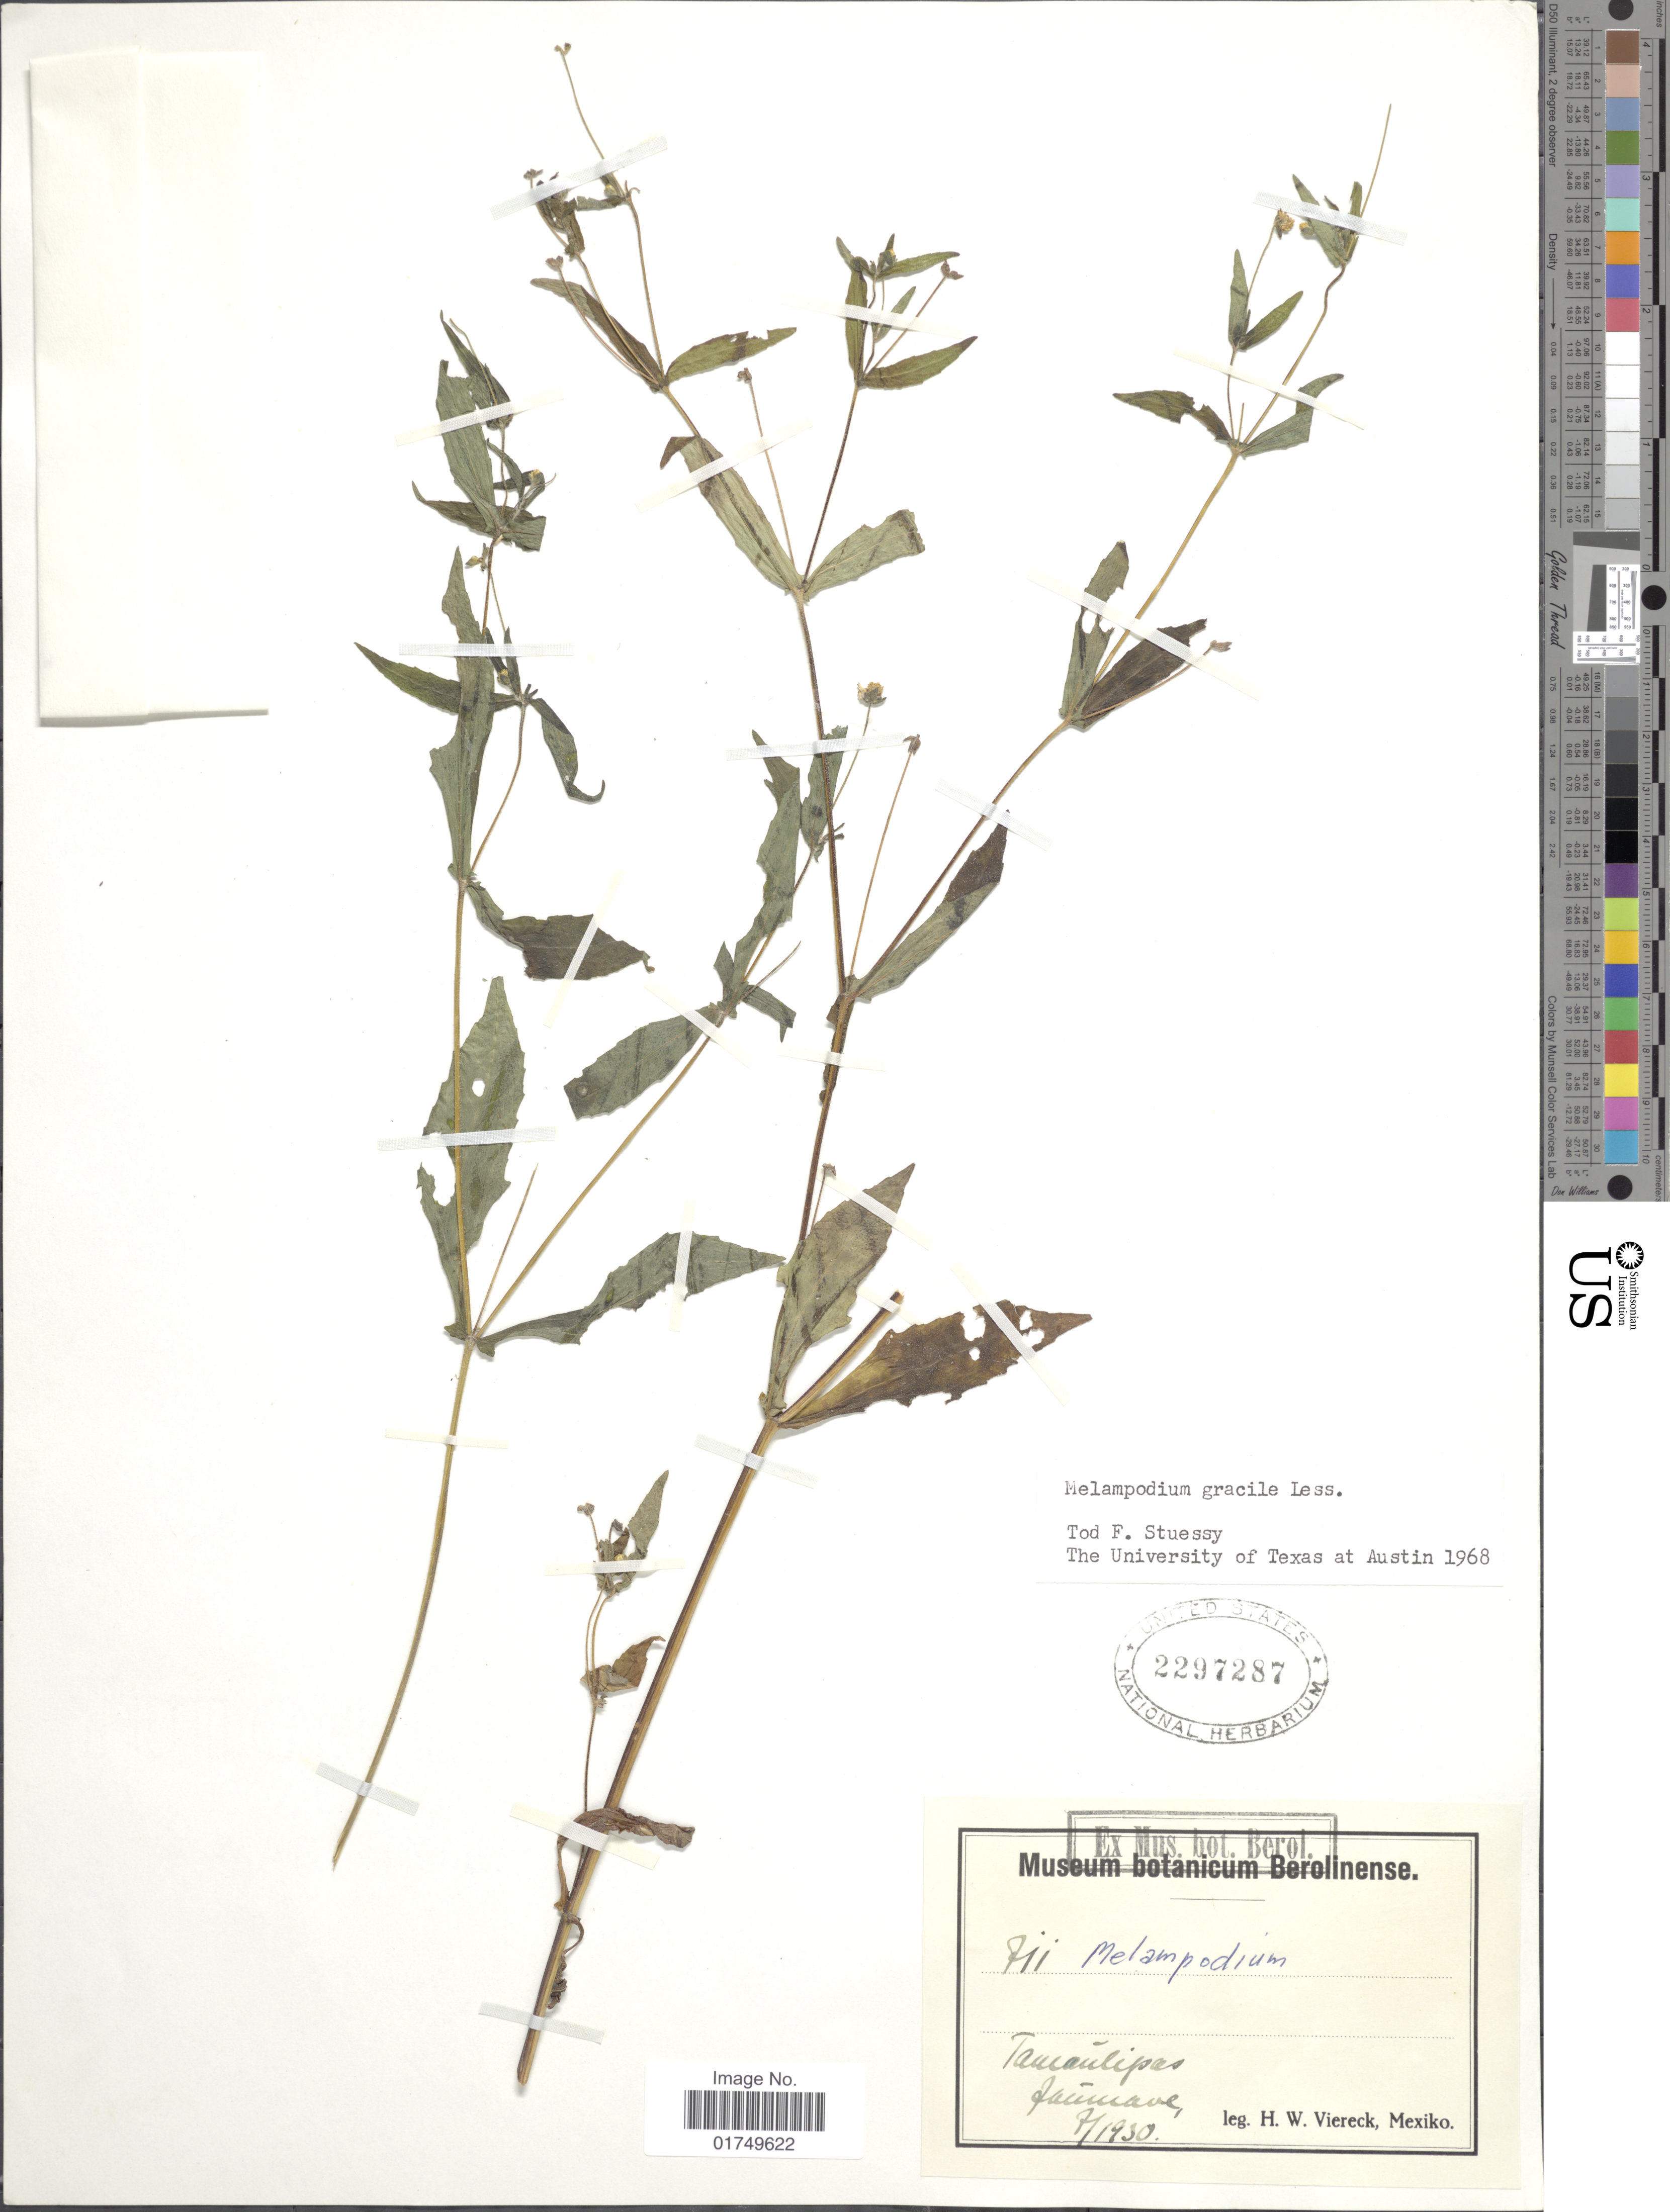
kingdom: Plantae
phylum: Tracheophyta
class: Magnoliopsida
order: Asterales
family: Asteraceae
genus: Melampodium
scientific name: Melampodium gracile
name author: Less.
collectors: H. W. Viereck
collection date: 1930-07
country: Mexico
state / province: Tamaulipas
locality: Jaumave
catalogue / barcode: US 2297287